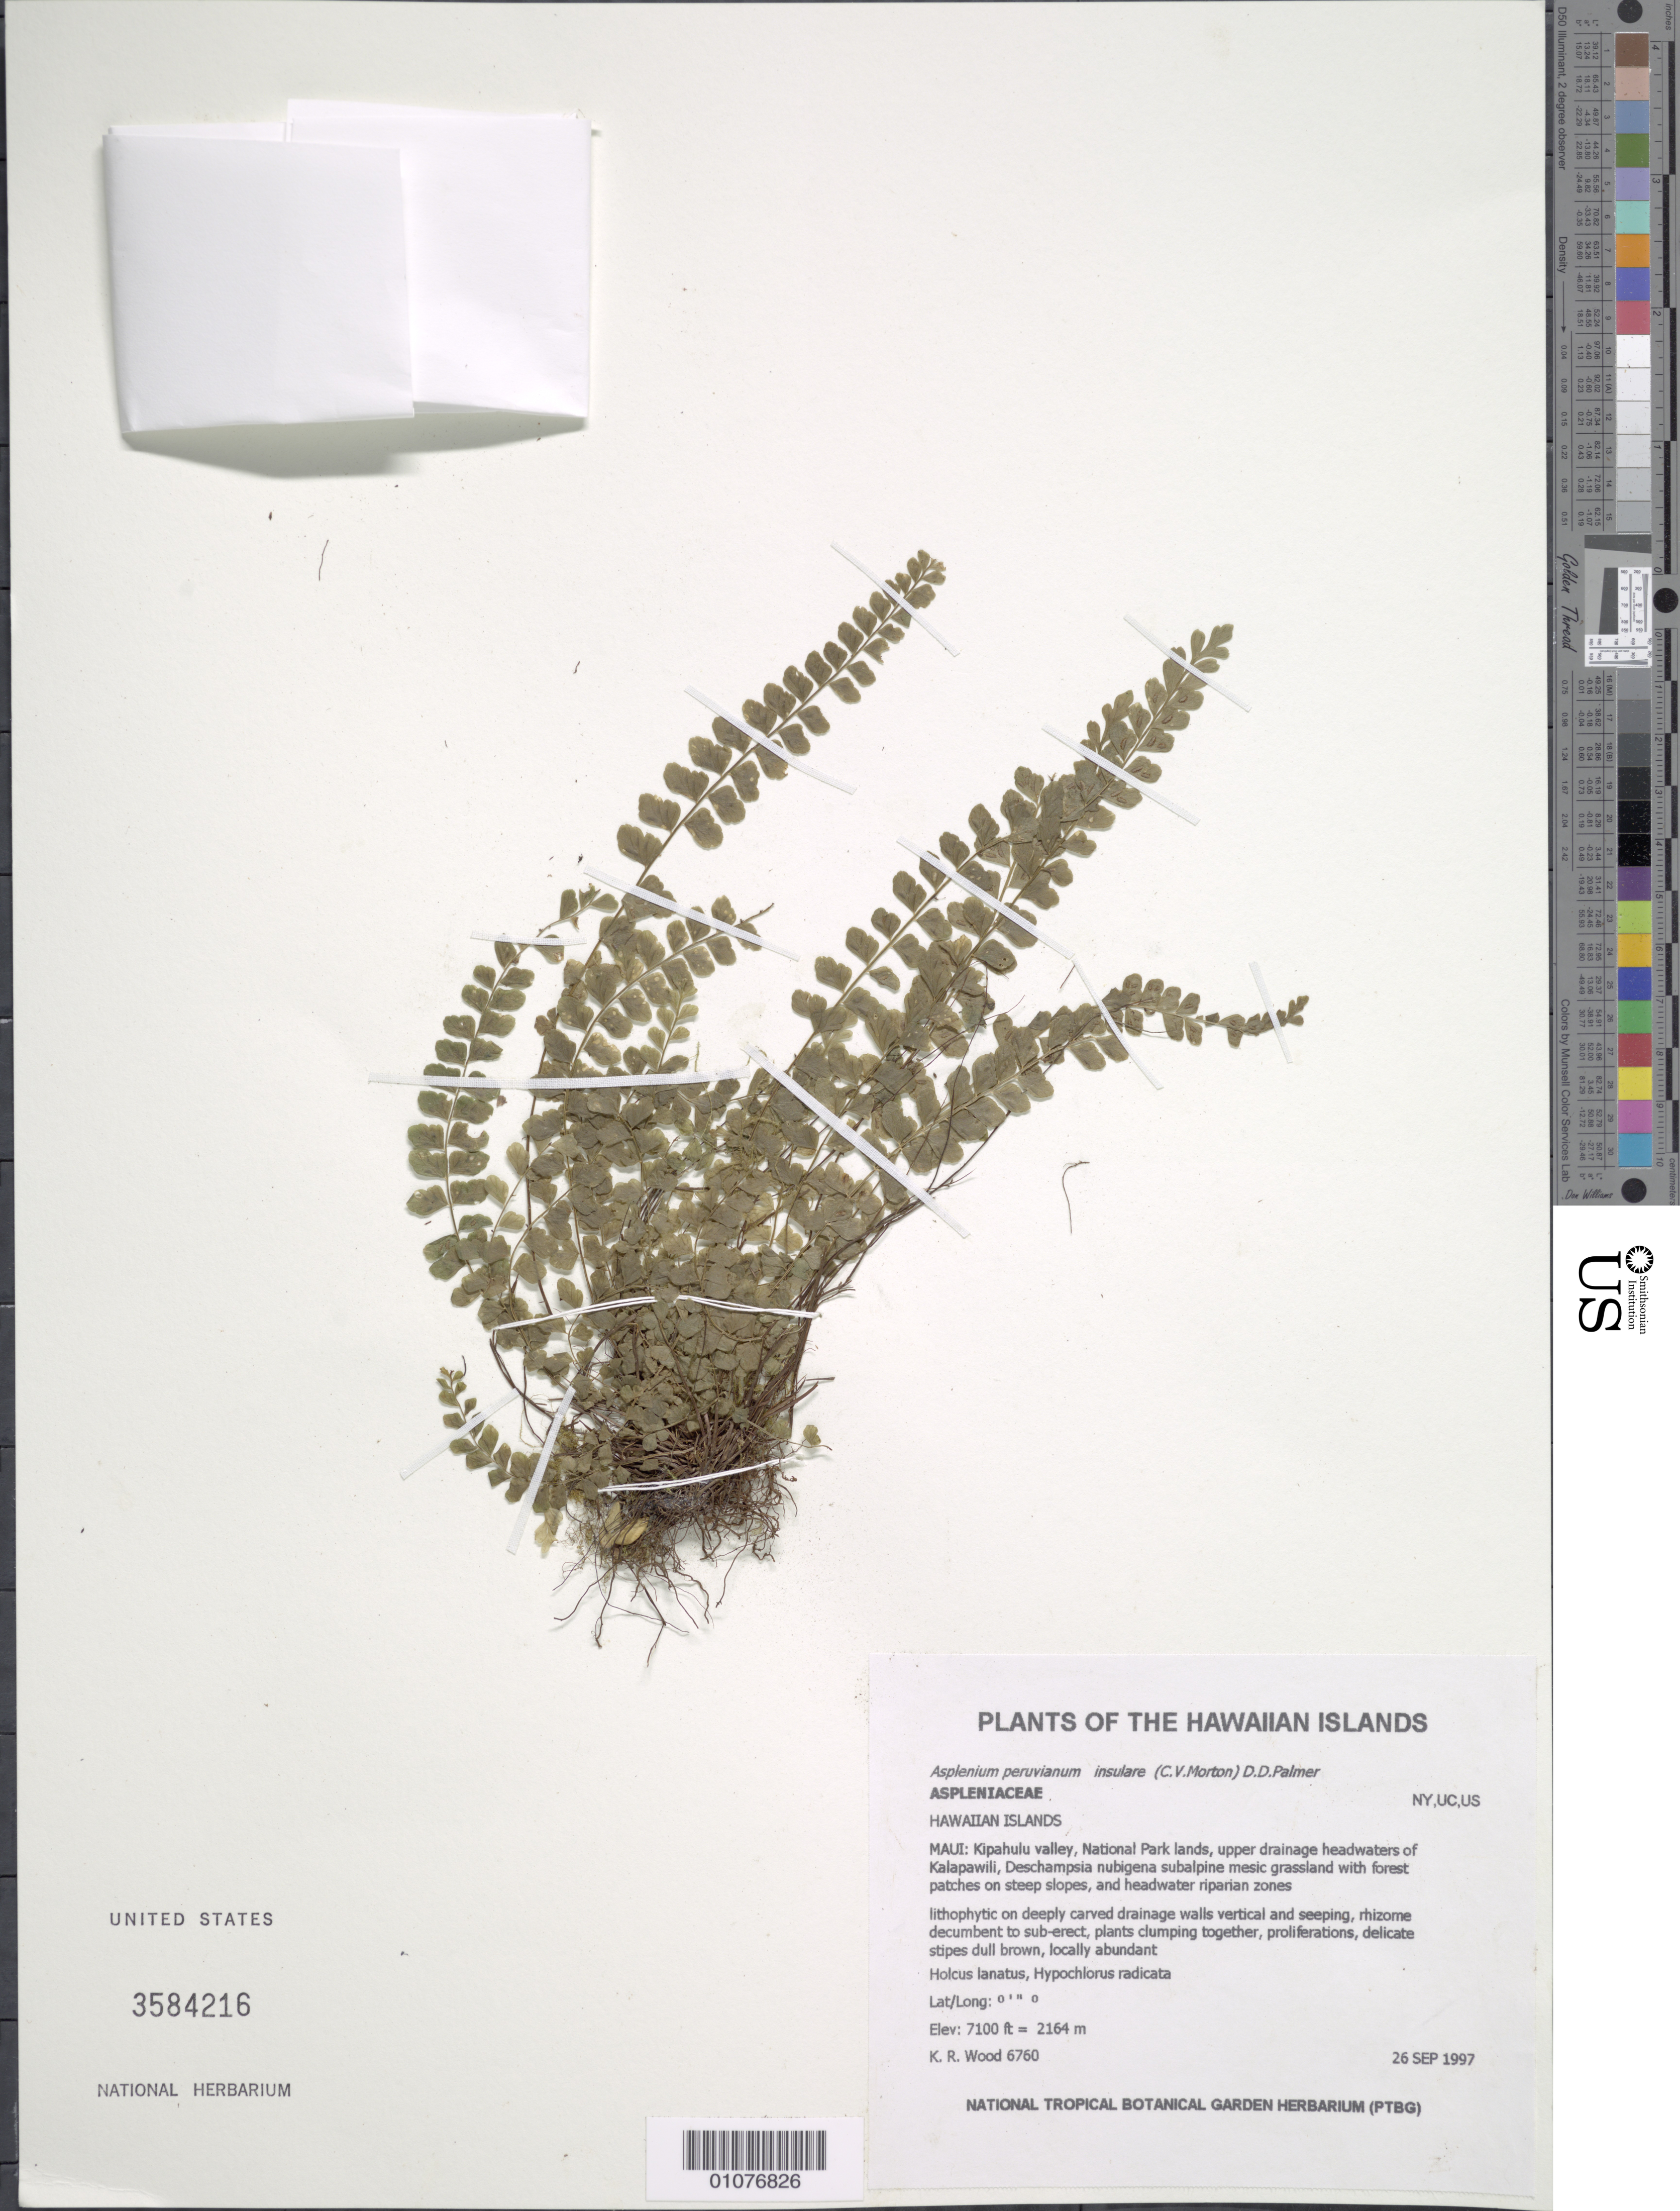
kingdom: Plantae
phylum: Tracheophyta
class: Polypodiopsida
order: Polypodiales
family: Aspleniaceae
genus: Asplenium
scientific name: Asplenium peruvianum var. insulare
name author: (C.V. Morton) D.D. Palmer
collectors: K. R. Wood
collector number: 6760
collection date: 1997-09-26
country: United States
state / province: Hawaii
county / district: Maui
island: Maui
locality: Kipahulu valley, National Park lands, upper drainage headwaters of Kalapawili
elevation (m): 2164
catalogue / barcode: US 3584216